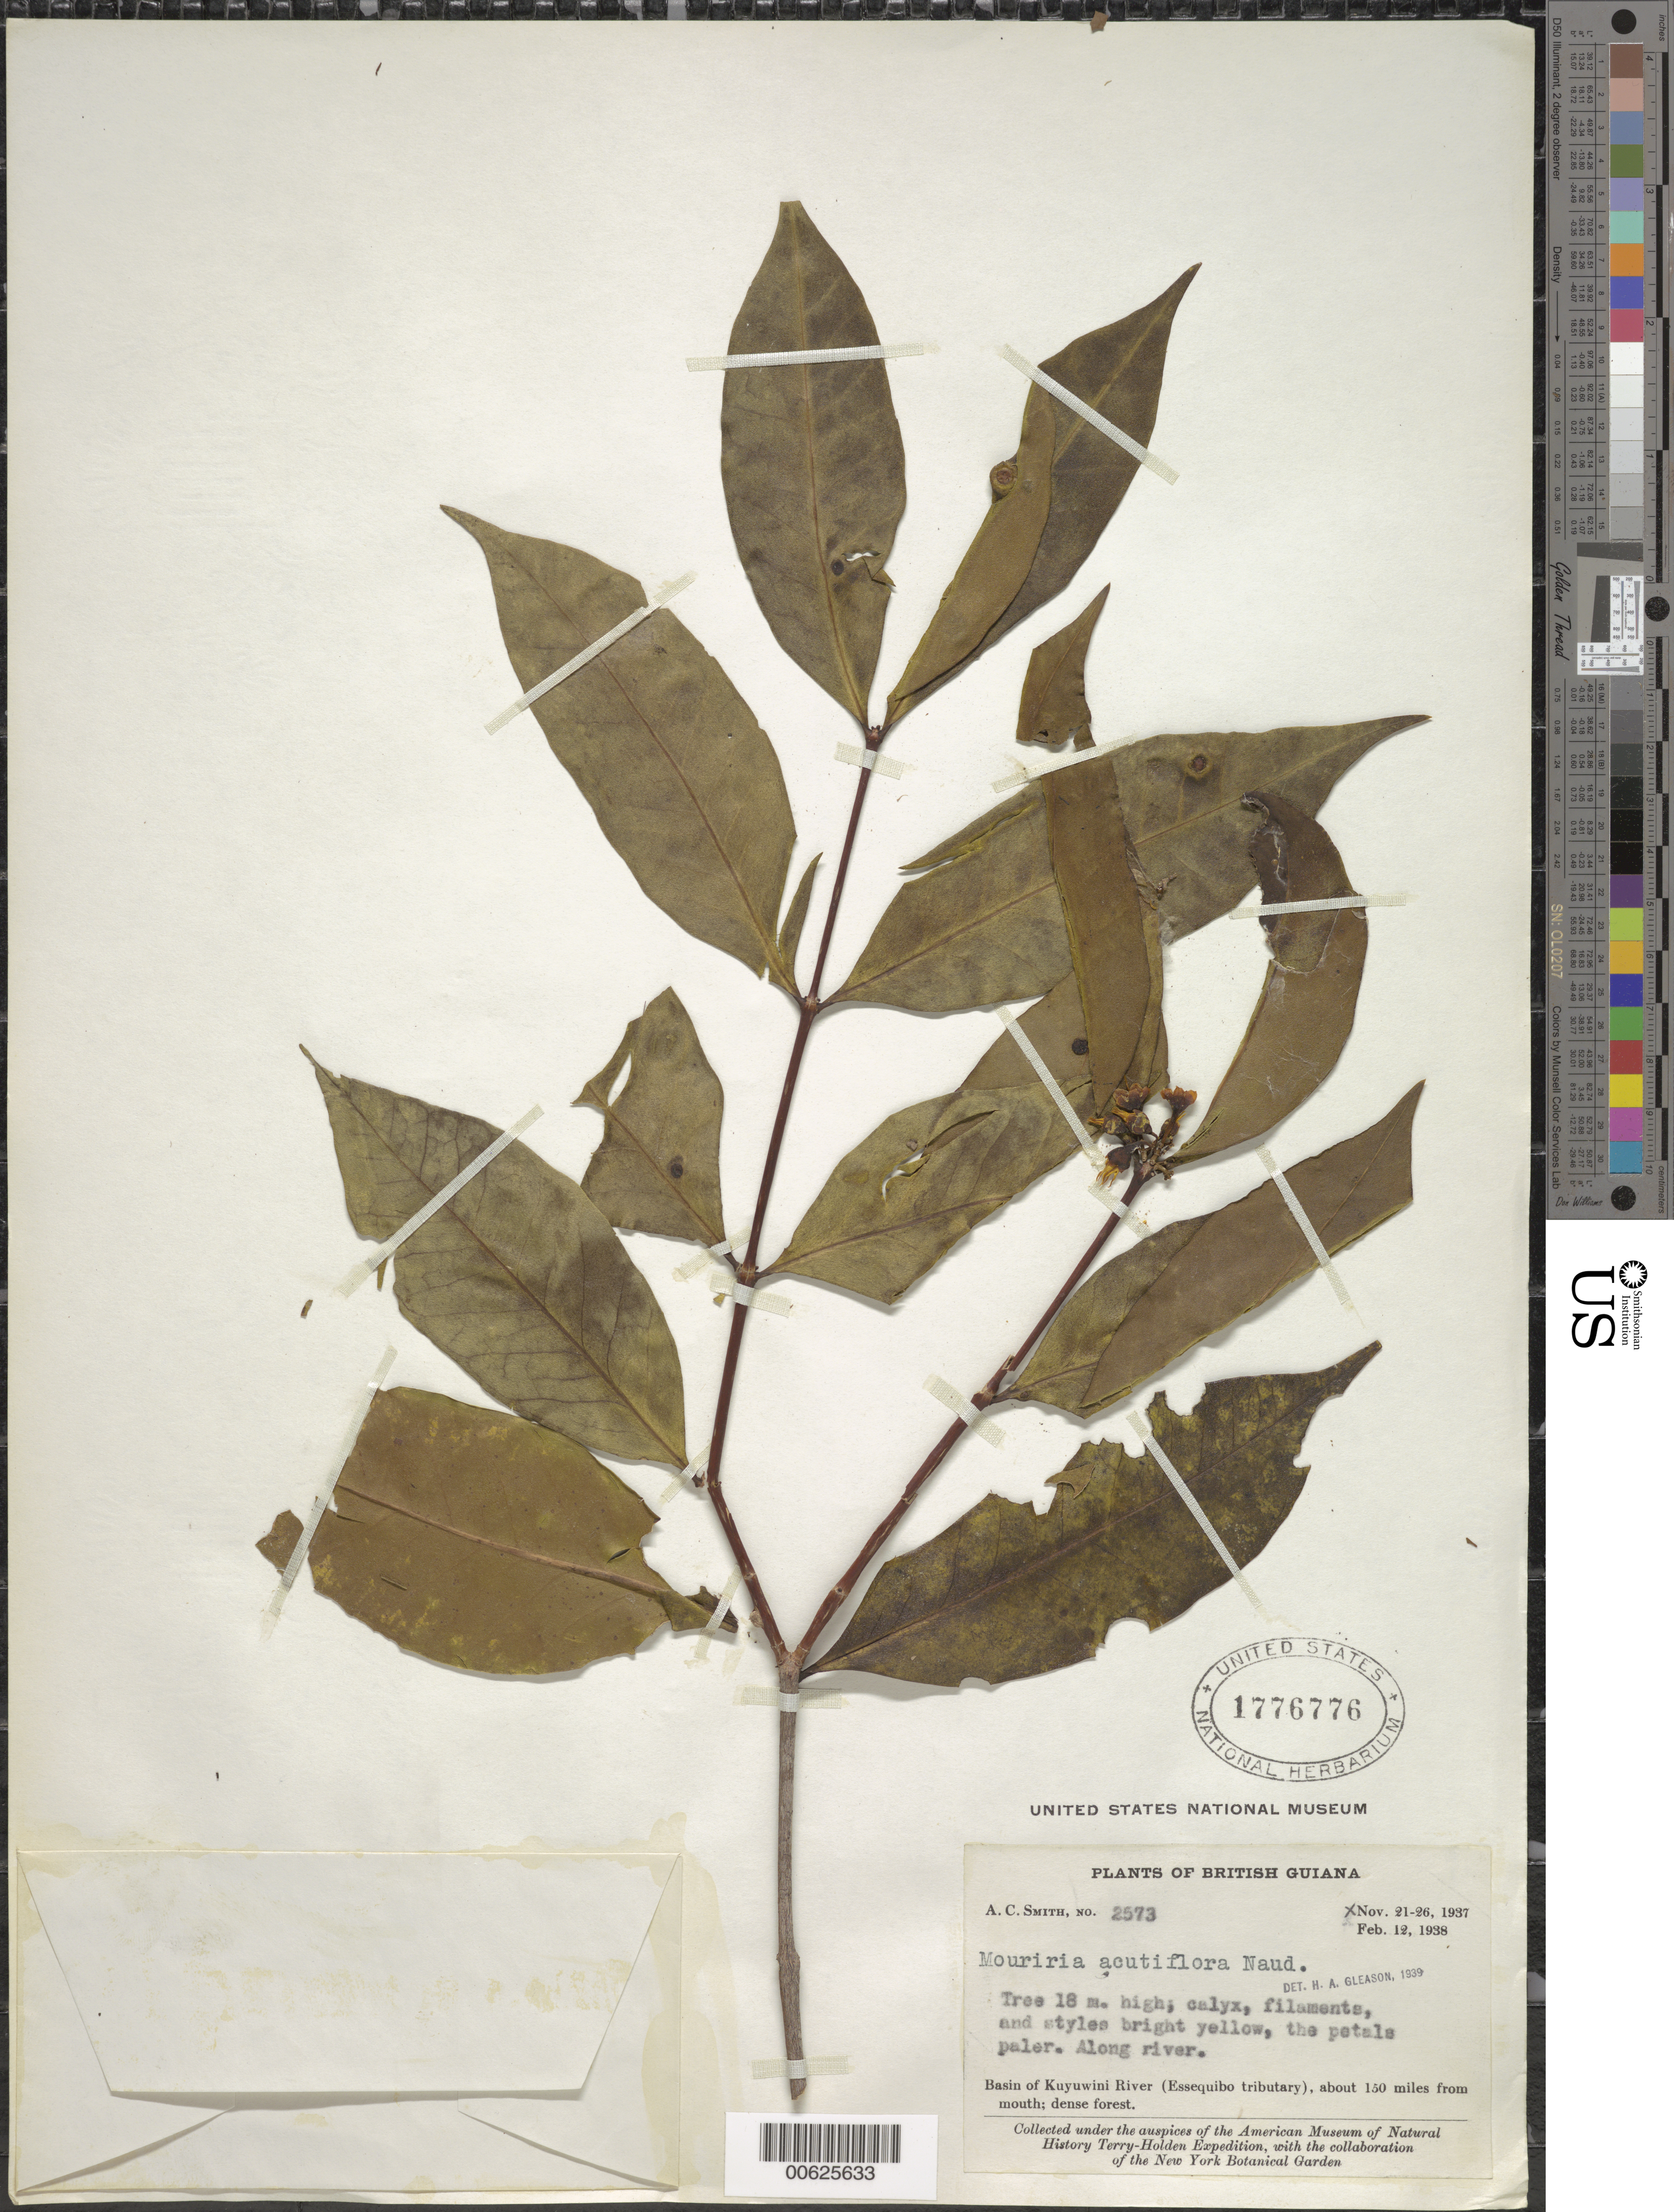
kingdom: Plantae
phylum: Tracheophyta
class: Magnoliopsida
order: Myrtales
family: Melastomataceae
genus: Mouriri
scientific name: Mouriri acutiflora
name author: Naudin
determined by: Morley, T.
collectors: A. C. Smith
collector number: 2573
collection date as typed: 21-Nov-37 to 26-Nov-37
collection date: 1937-11-21/1937-11-26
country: Guyana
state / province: U. Takutu-U. Essequibo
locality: Kuyuwini River Basin (Essequibo River tributary), about 150 mi. from mouth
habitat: Along river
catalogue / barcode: US 1776776